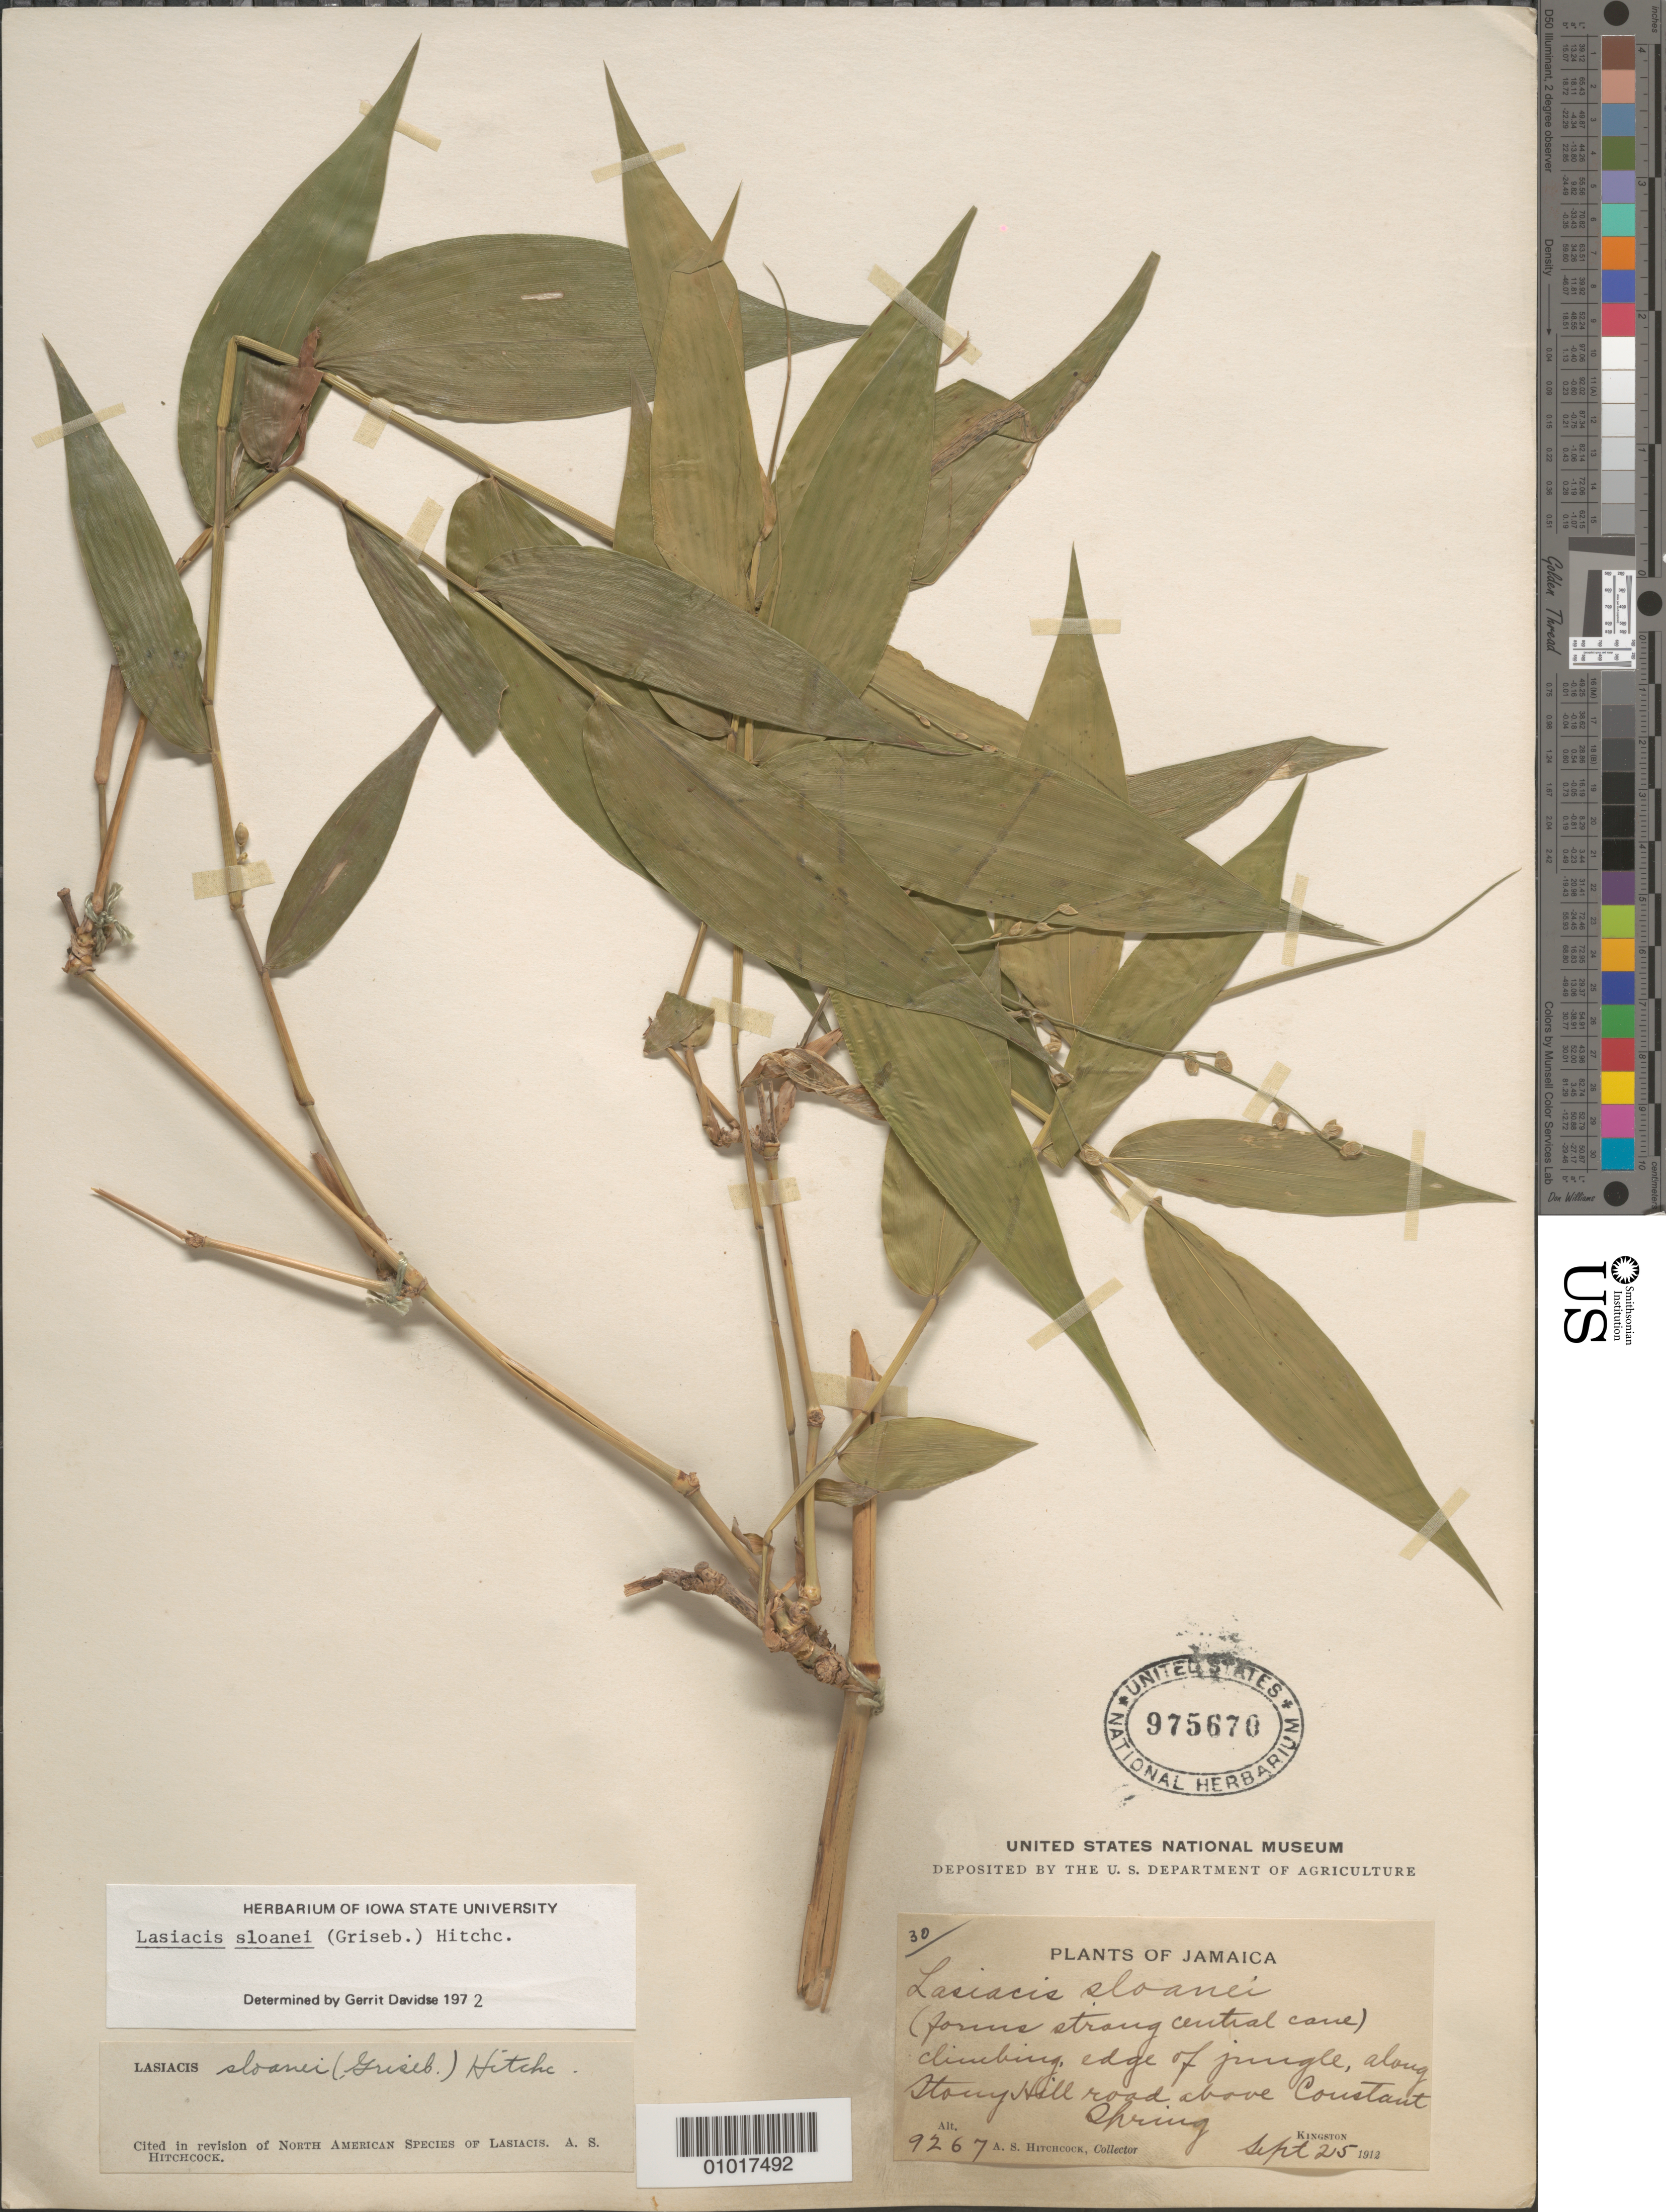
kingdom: Plantae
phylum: Tracheophyta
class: Liliopsida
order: Poales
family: Poaceae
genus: Lasiacis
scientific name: Lasiacis sloanei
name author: (Griseb.) Hitchc.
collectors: A. S. Hitchcock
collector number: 9267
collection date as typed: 25 Sep 1912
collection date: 1912-09-25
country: Jamaica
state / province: Kingston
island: Jamaica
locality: Along Stony Hill road above Constant Spring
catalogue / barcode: US 975670